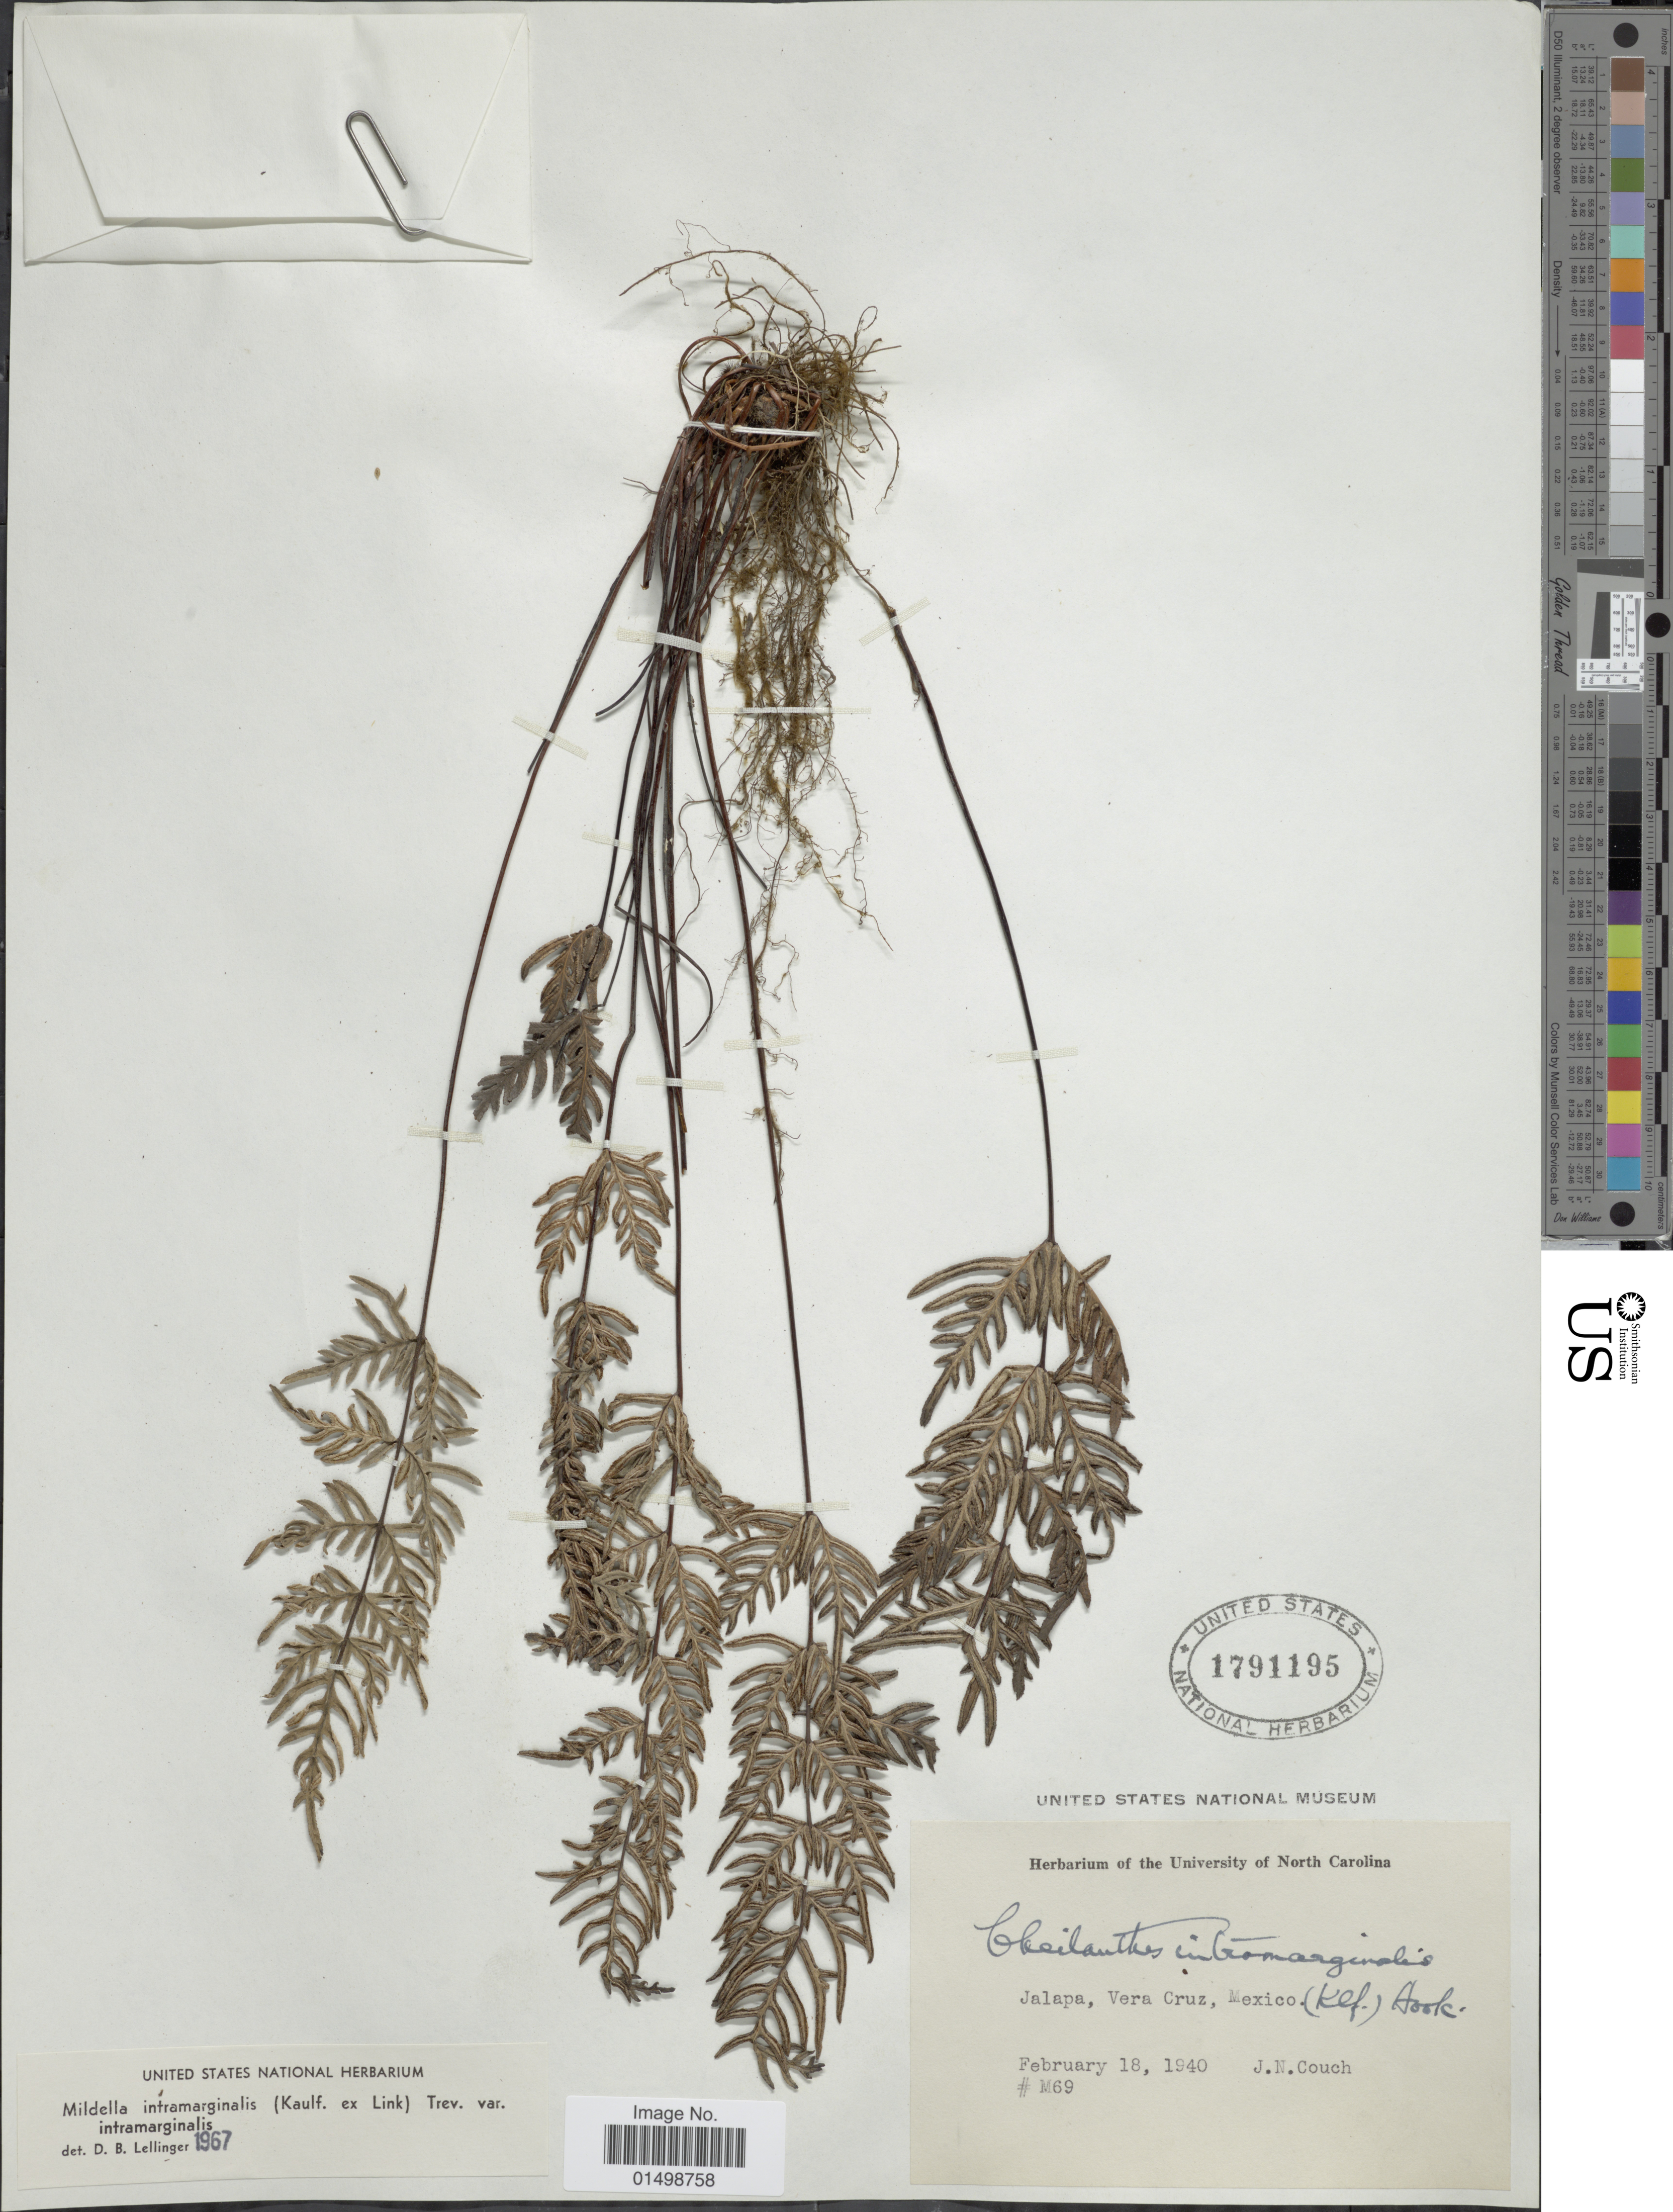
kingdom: Plantae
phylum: Tracheophyta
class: Polypodiopsida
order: Polypodiales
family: Pteridaceae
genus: Cheilanthes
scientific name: Cheilanthes intramarginalis var. intramarginalis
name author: (Kaulf.) Hook.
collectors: J. N. Couch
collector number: M69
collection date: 1940-08-18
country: Mexico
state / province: Veracruz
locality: Jalapa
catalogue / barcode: US 1791195